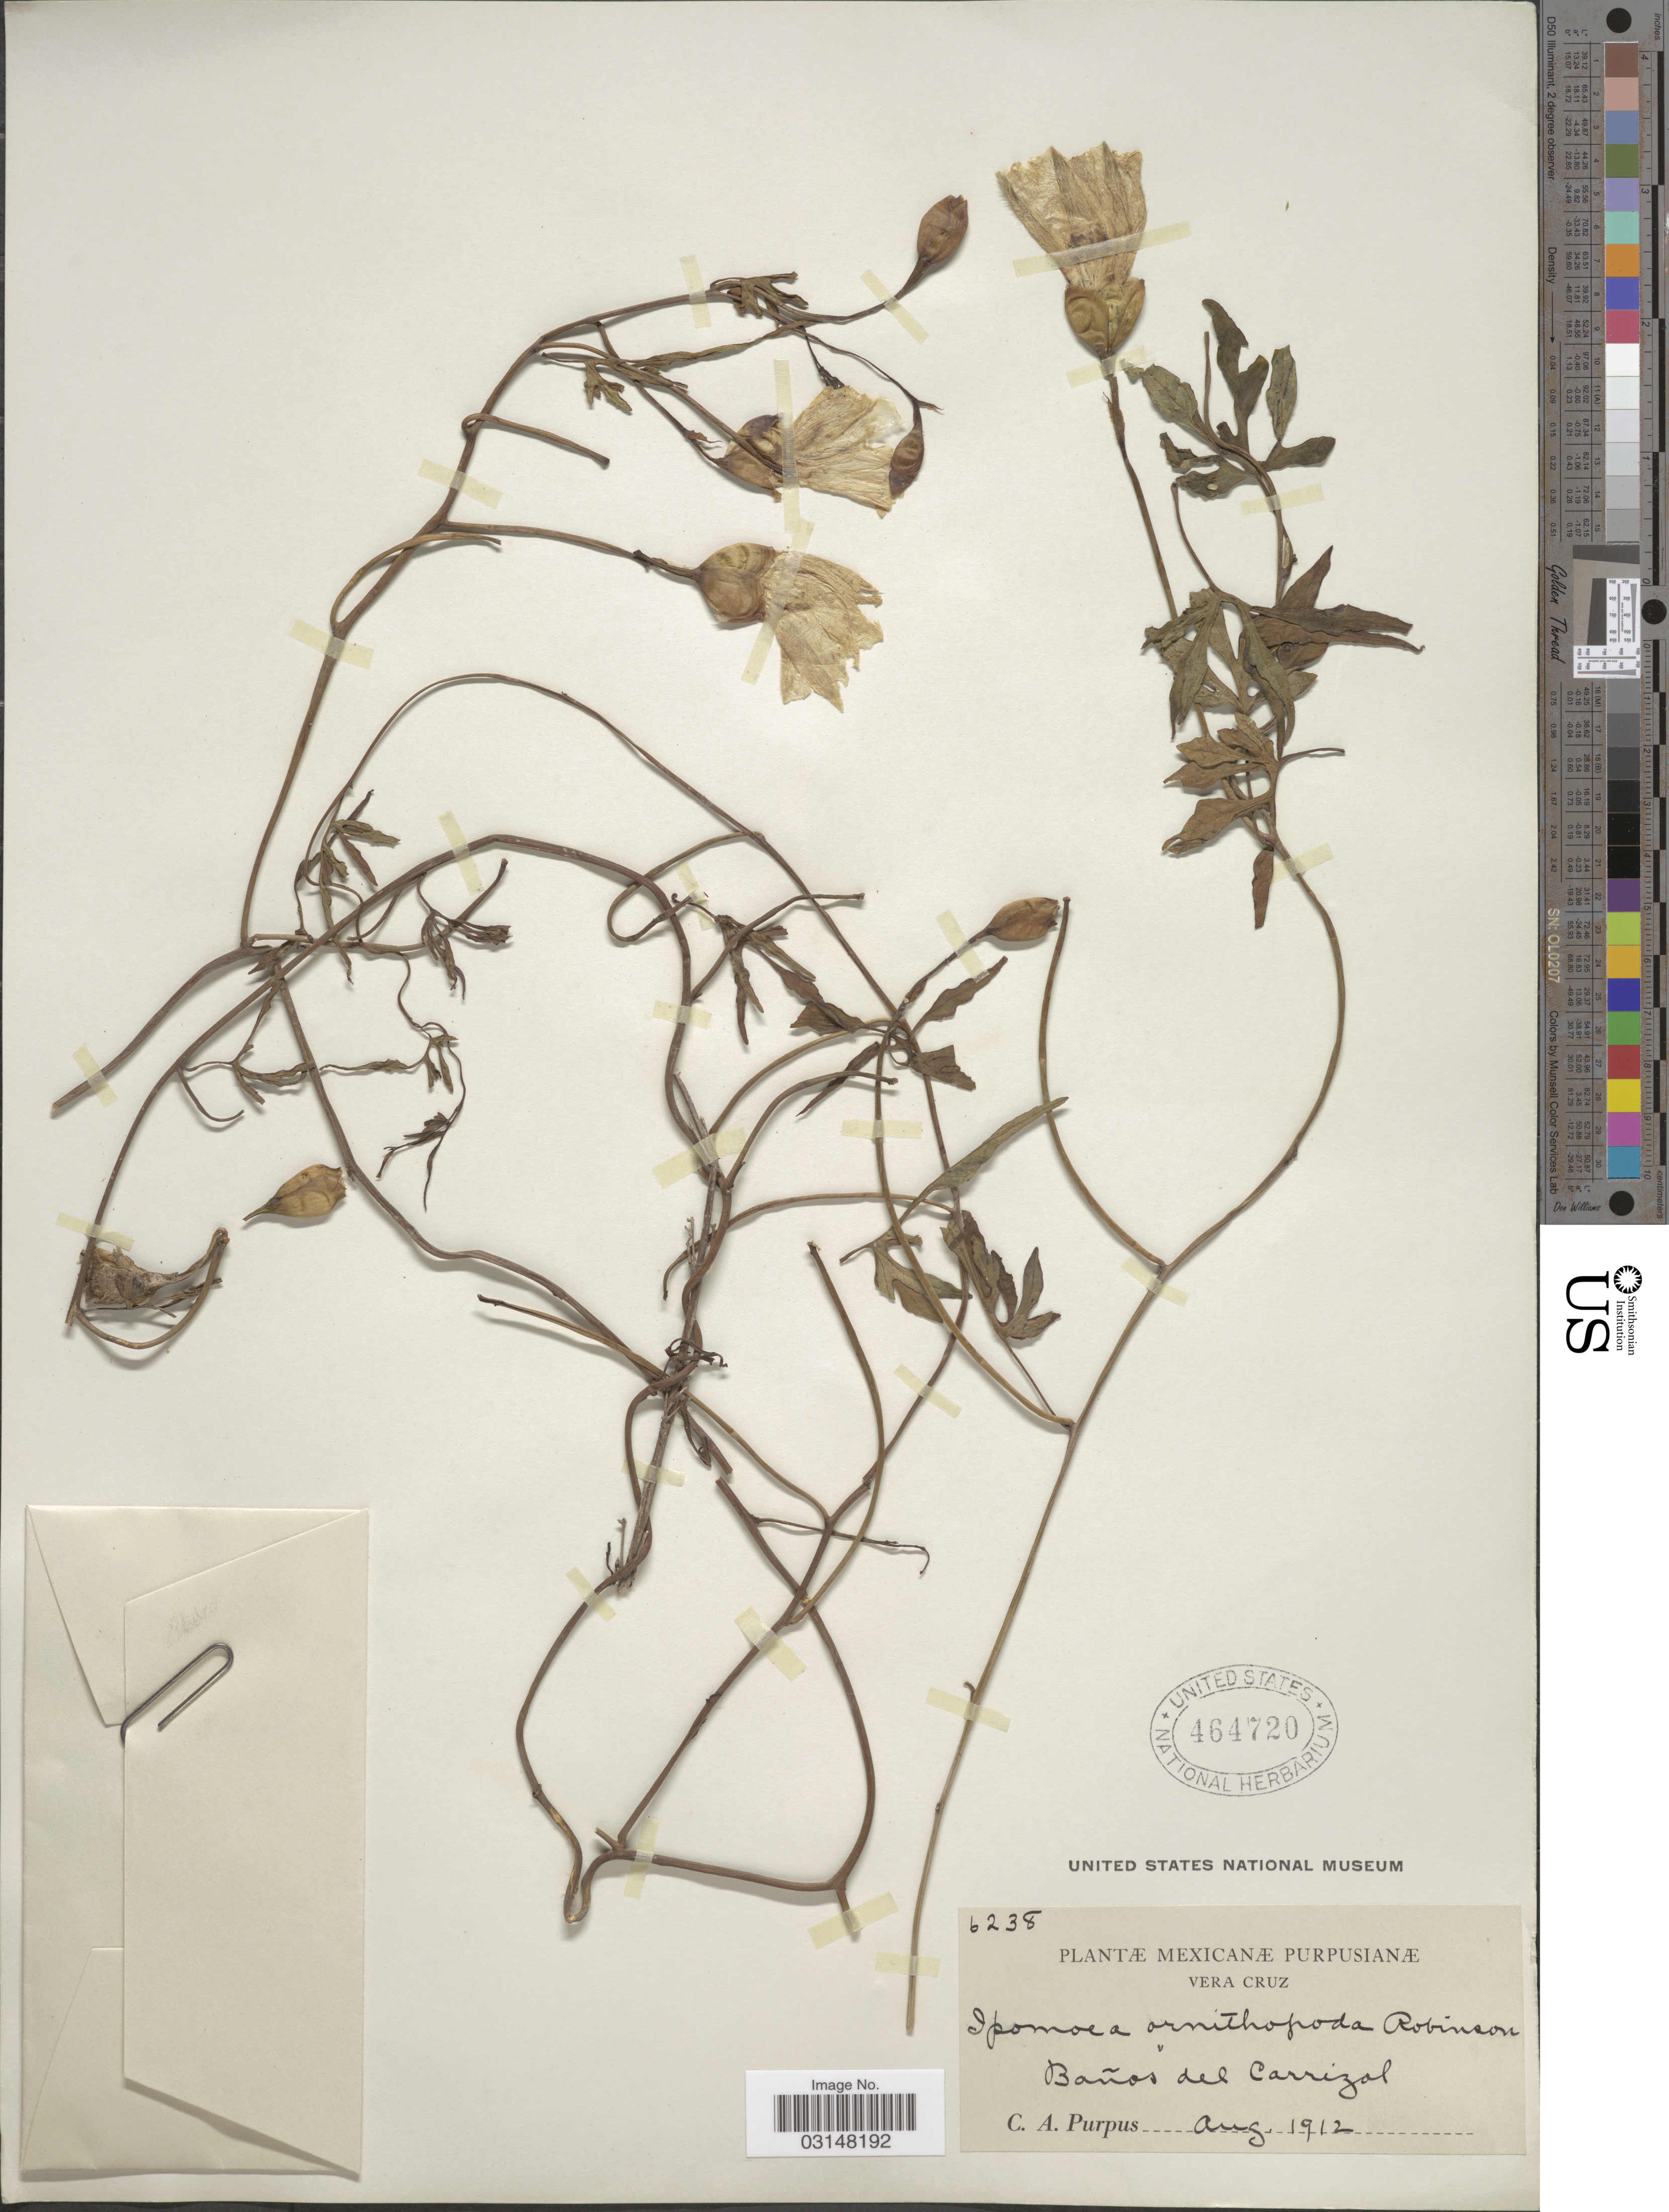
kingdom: Plantae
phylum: Tracheophyta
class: Magnoliopsida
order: Solanales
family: Convolvulaceae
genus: Operculina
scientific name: Operculina ornithopoda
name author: (B.L. Rob.) House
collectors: C. A. Purpus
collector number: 6238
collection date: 1912-08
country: Mexico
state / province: Veracruz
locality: Vera Cruz. Baños del Carrizal.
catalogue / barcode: US 464720